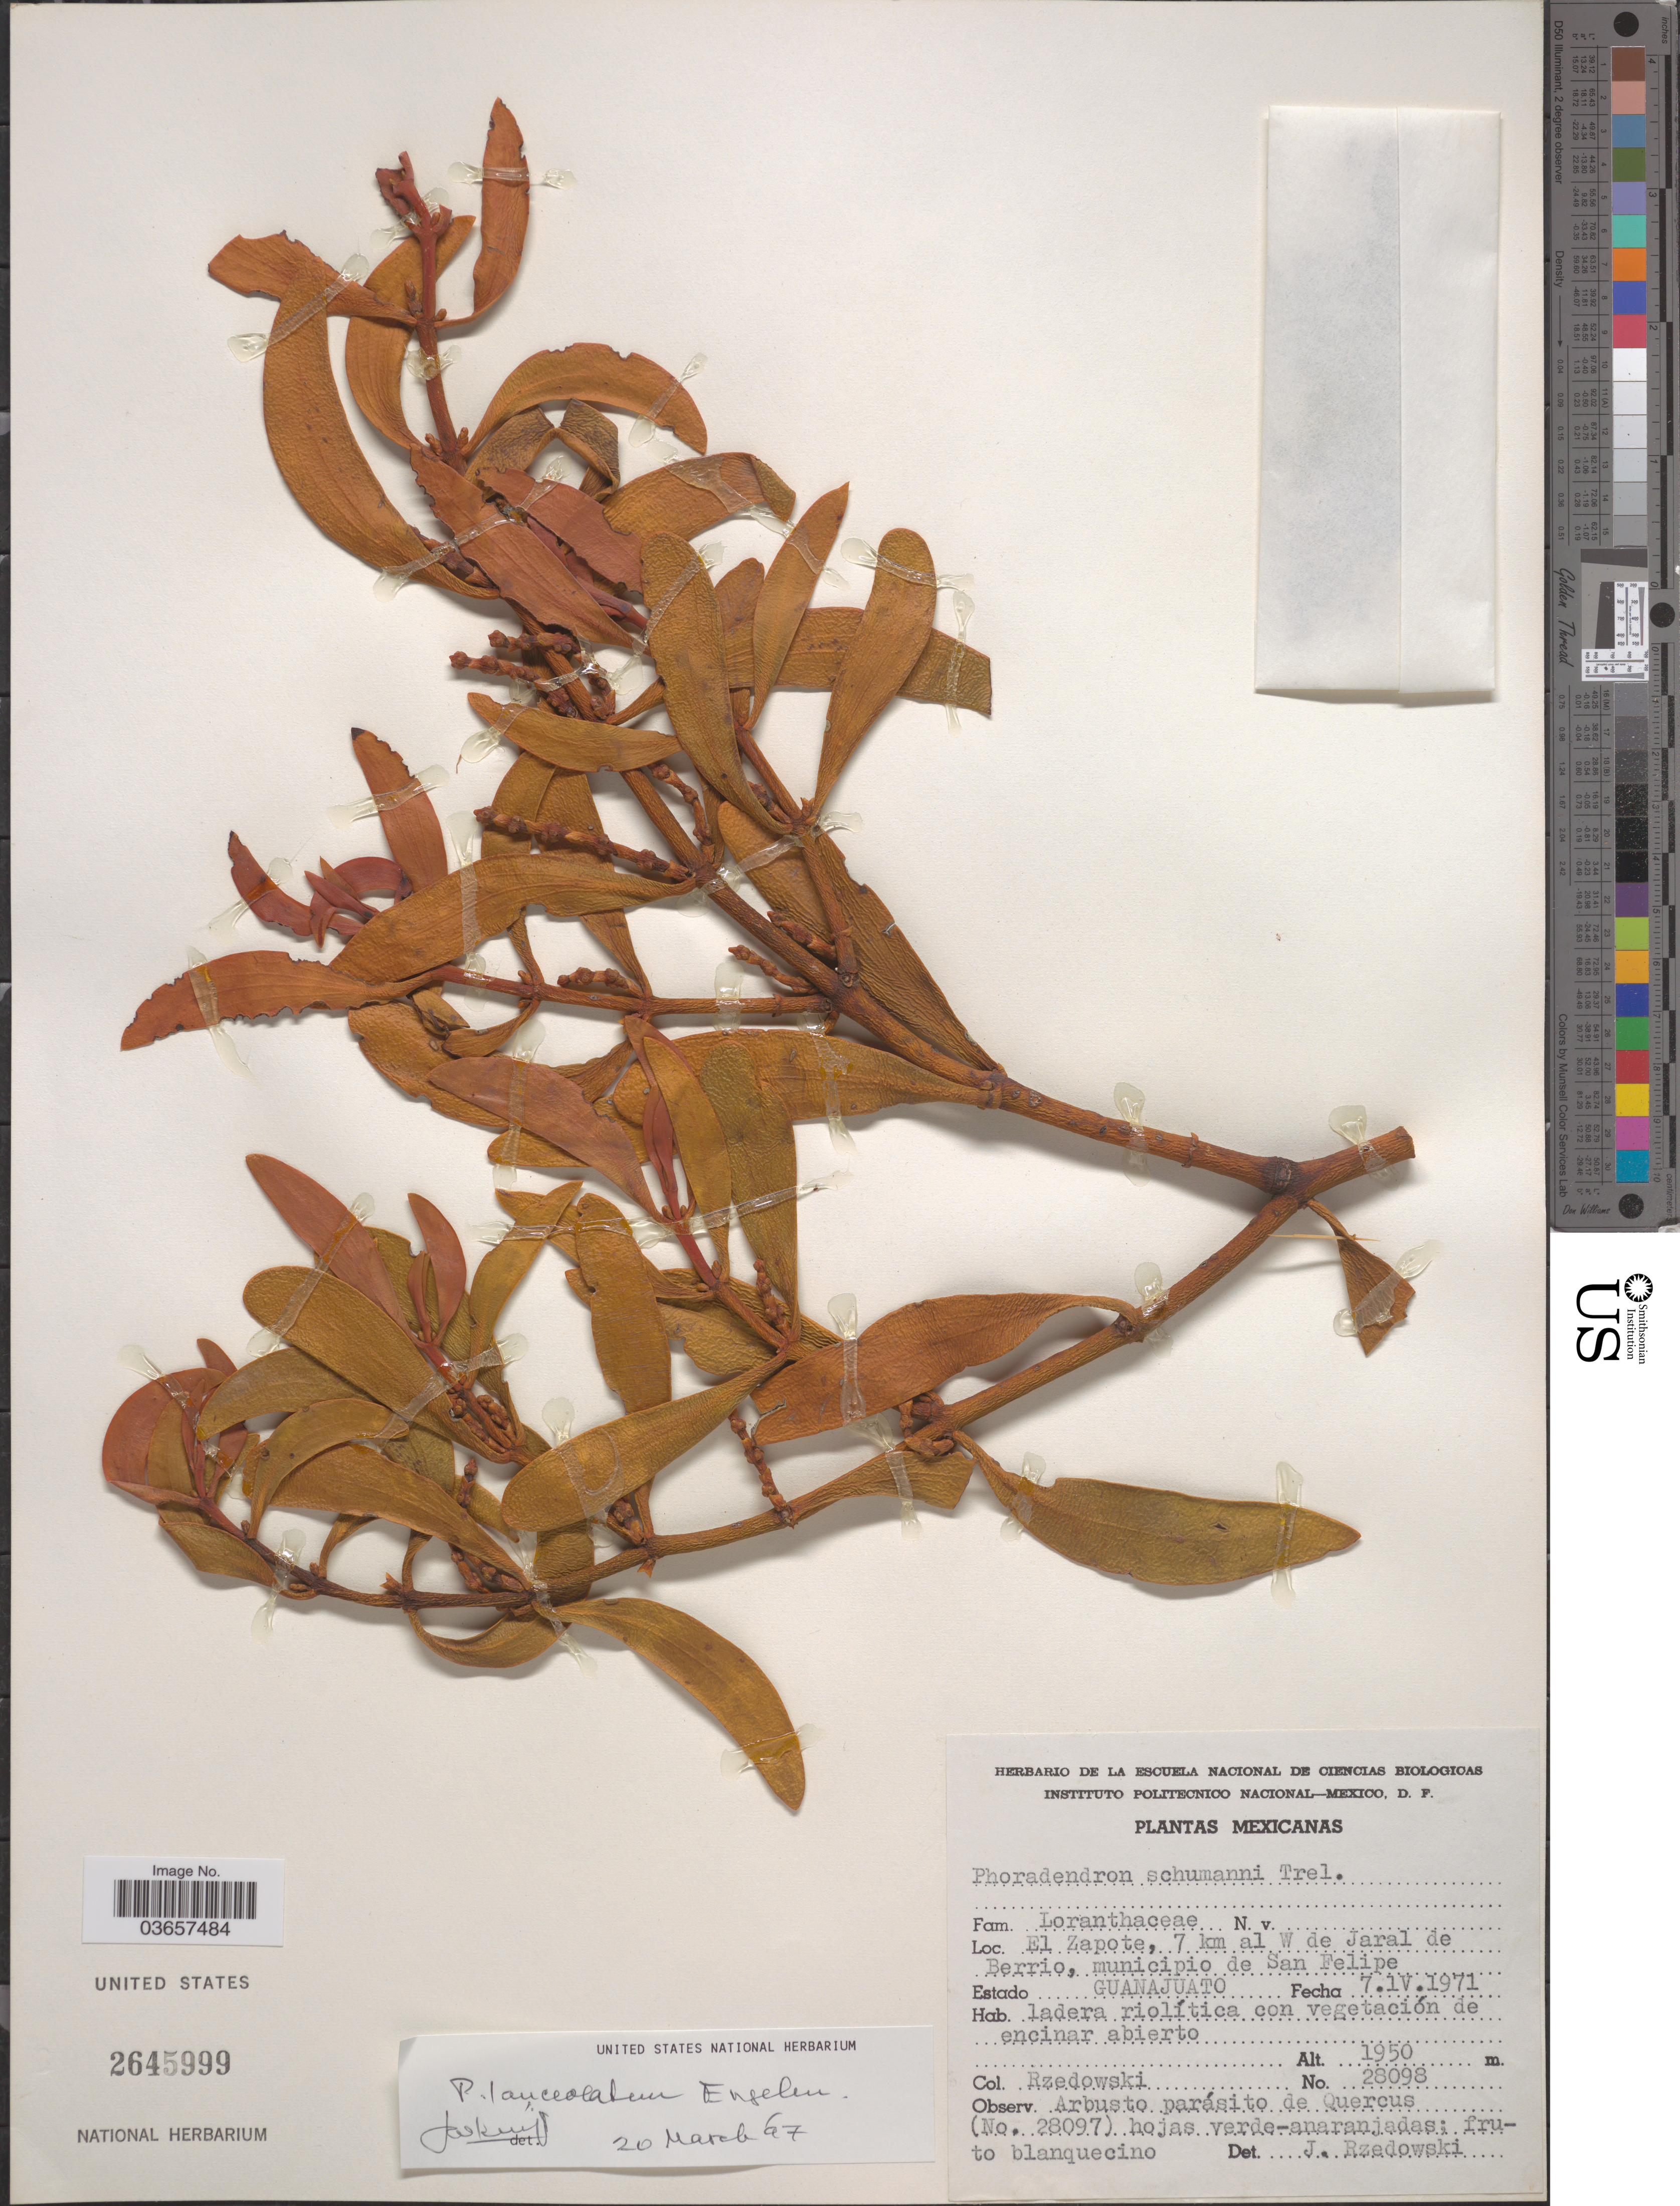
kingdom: Plantae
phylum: Tracheophyta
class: Magnoliopsida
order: Santalales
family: Viscaceae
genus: Phoradendron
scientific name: Phoradendron lanceolatum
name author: Engelm.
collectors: Rzedowski, --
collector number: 28098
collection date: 1971-04-07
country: Mexico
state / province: Guanajuato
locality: El Zapote, 7 km al W de Jaral de Berrio, municipio de San Felipe.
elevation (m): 1950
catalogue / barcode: US 2645999